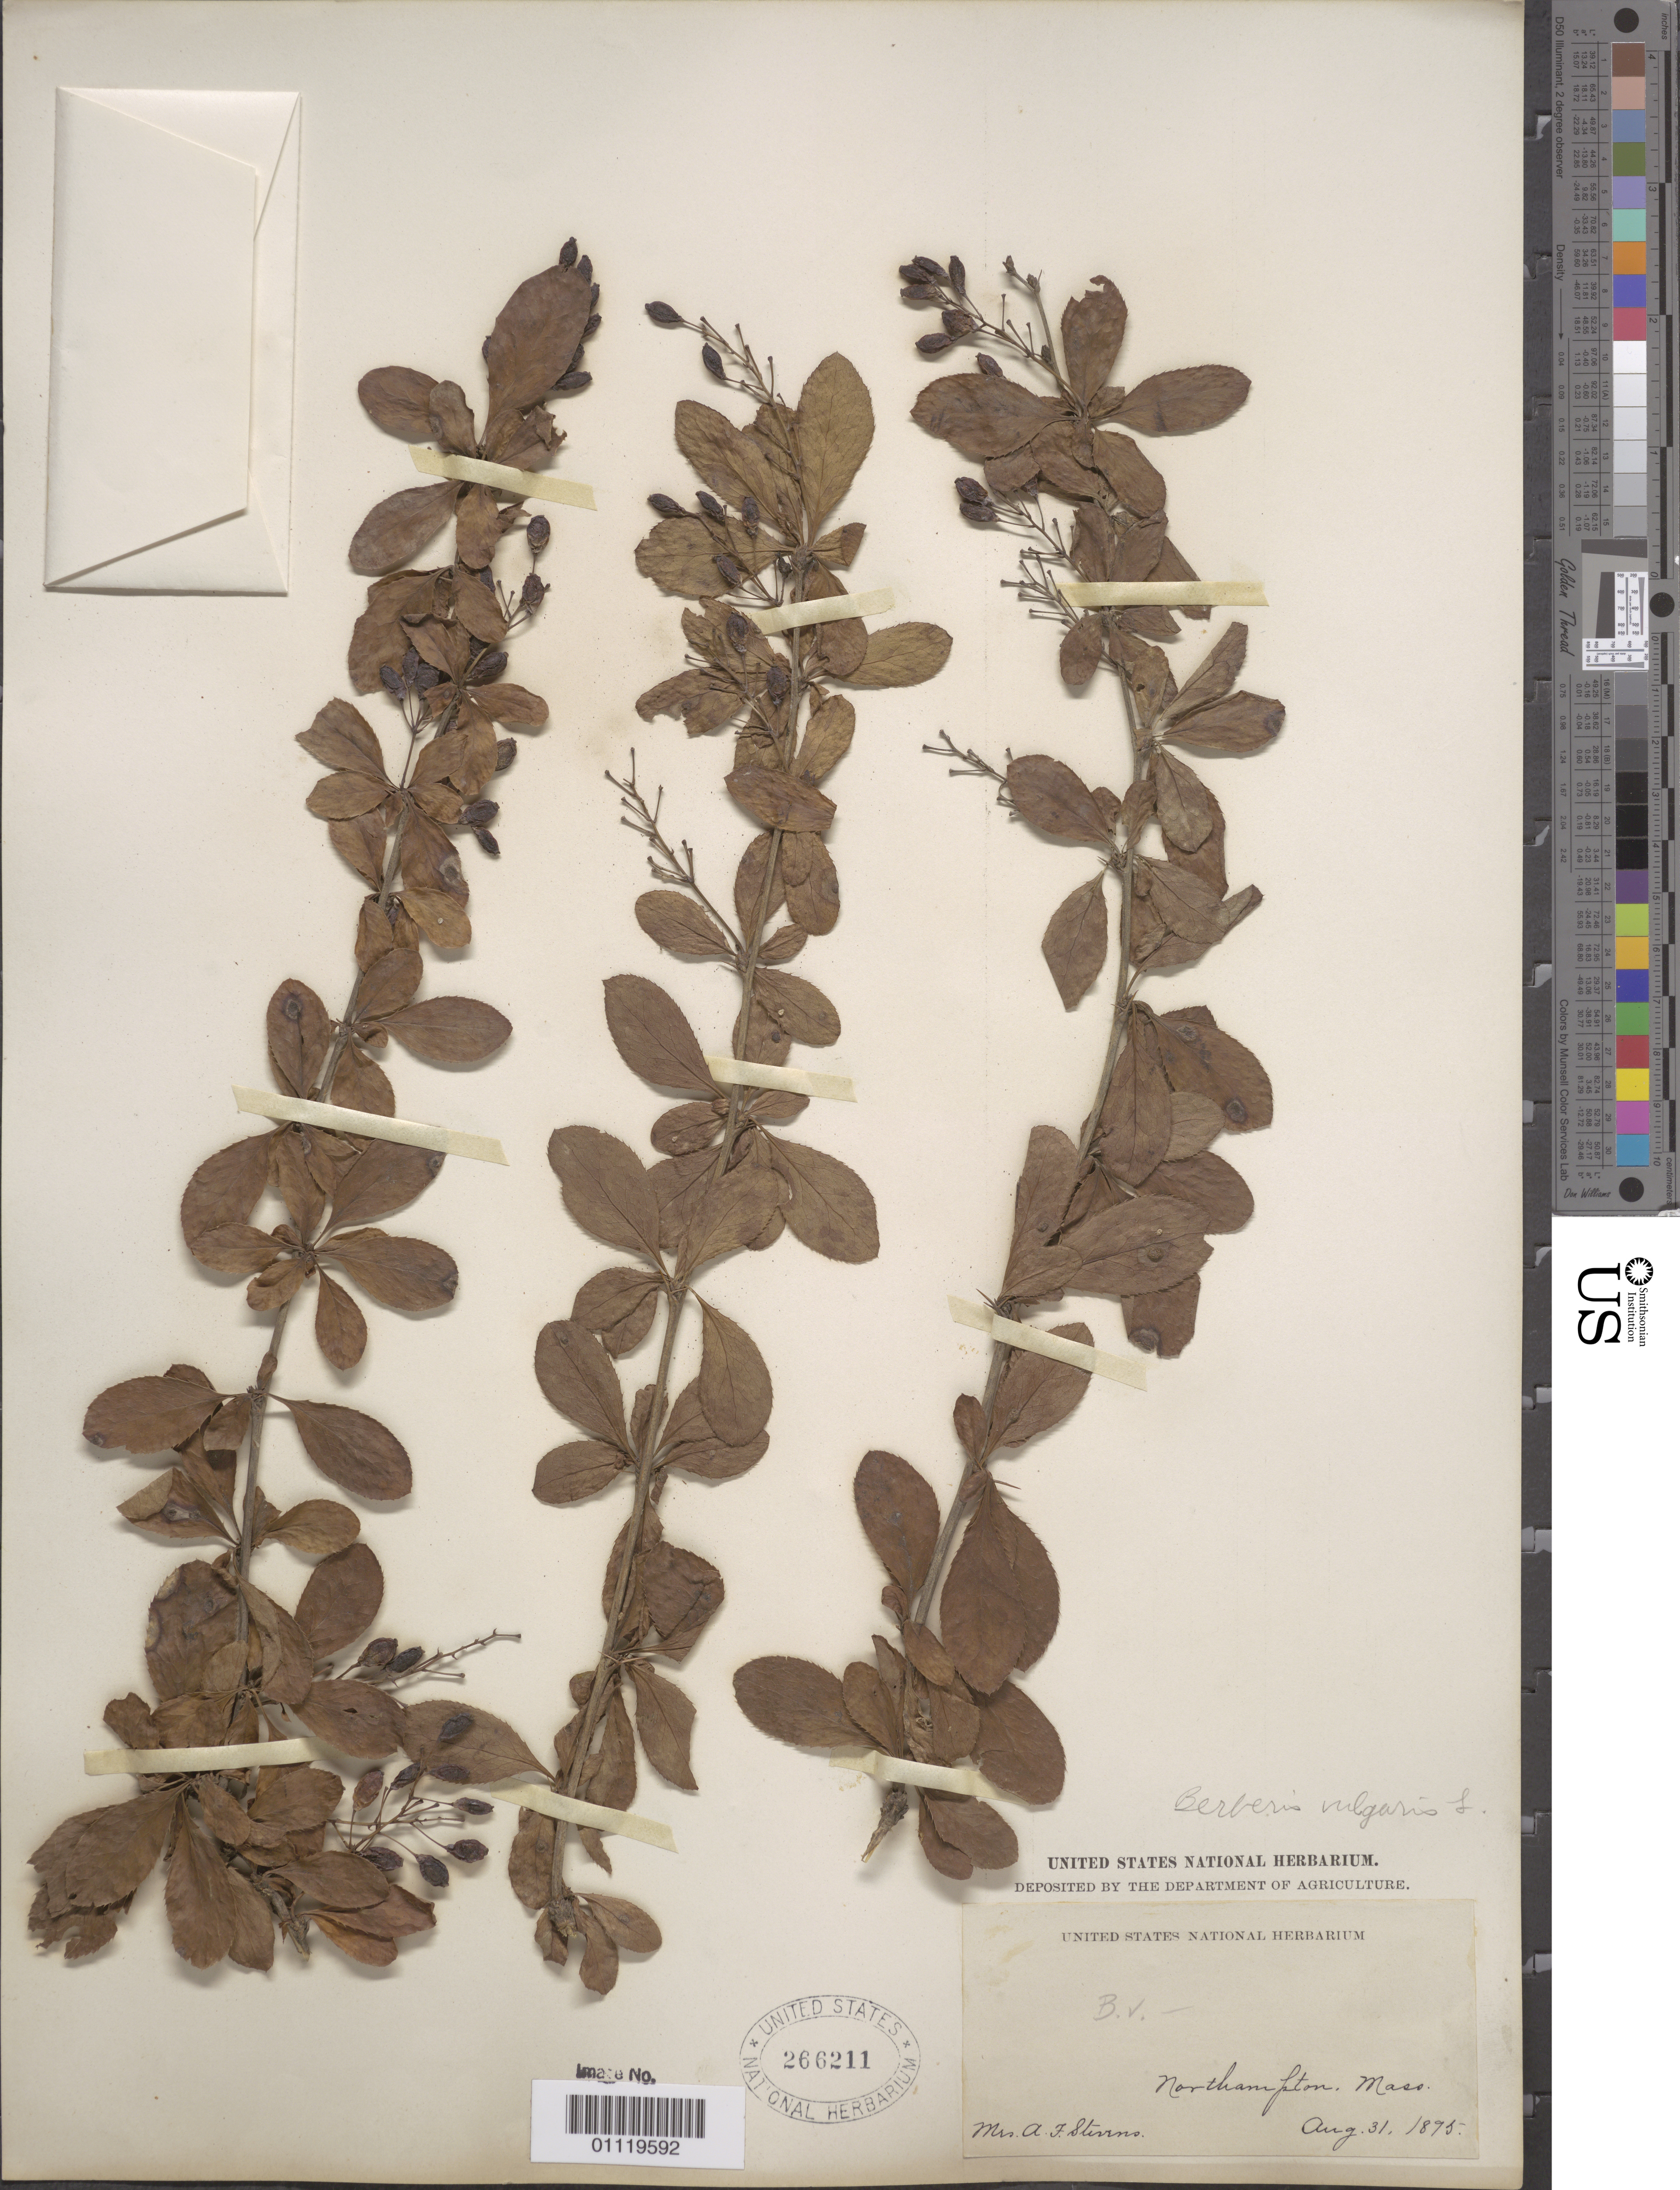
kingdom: Plantae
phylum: Tracheophyta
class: Magnoliopsida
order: Ranunculales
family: Berberidaceae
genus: Berberis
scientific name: Berberis vulgaris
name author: L.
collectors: A. Stevens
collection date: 1895-08-31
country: United States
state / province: Massachusetts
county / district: Hampshire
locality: Northampton city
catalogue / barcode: US 266211